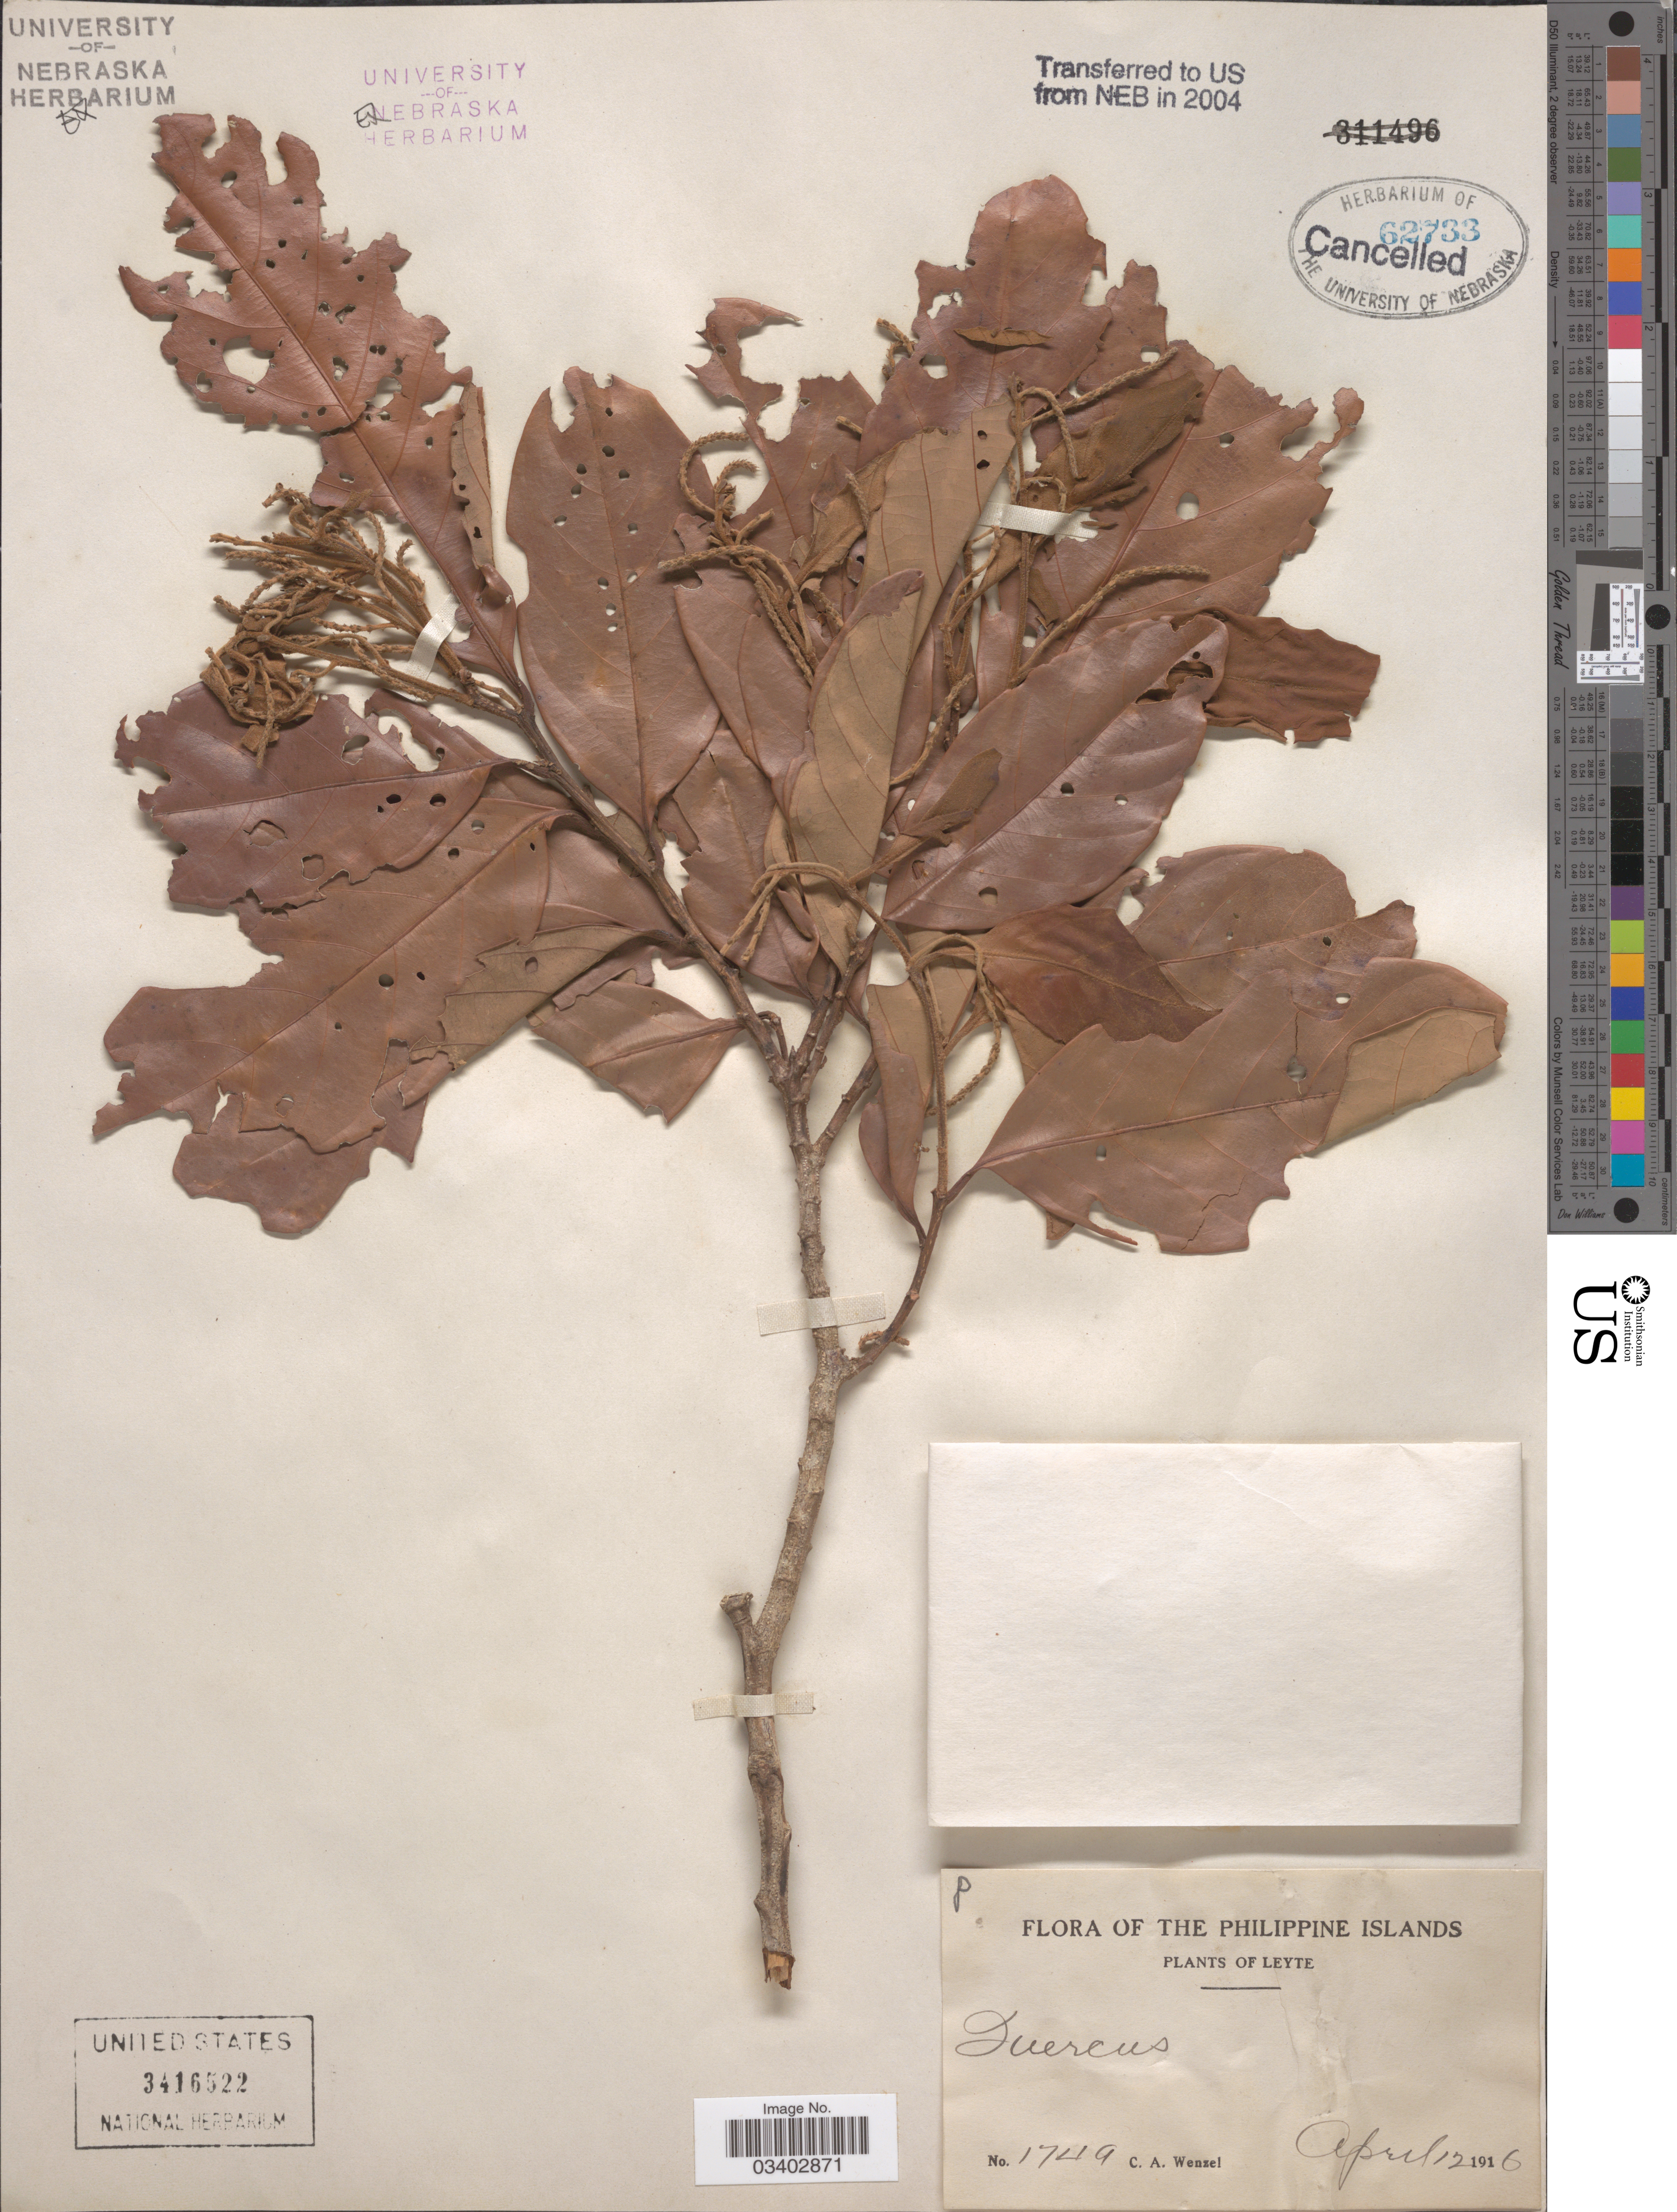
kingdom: Plantae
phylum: Tracheophyta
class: Magnoliopsida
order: Fagales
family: Fagaceae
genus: Lithocarpus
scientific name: Lithocarpus sp.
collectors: C. Wenzel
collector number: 1749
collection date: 1916-04-12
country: Philippines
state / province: Eastern Visayas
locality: The Philippine Islands, Leyte.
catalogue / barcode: US 3416522